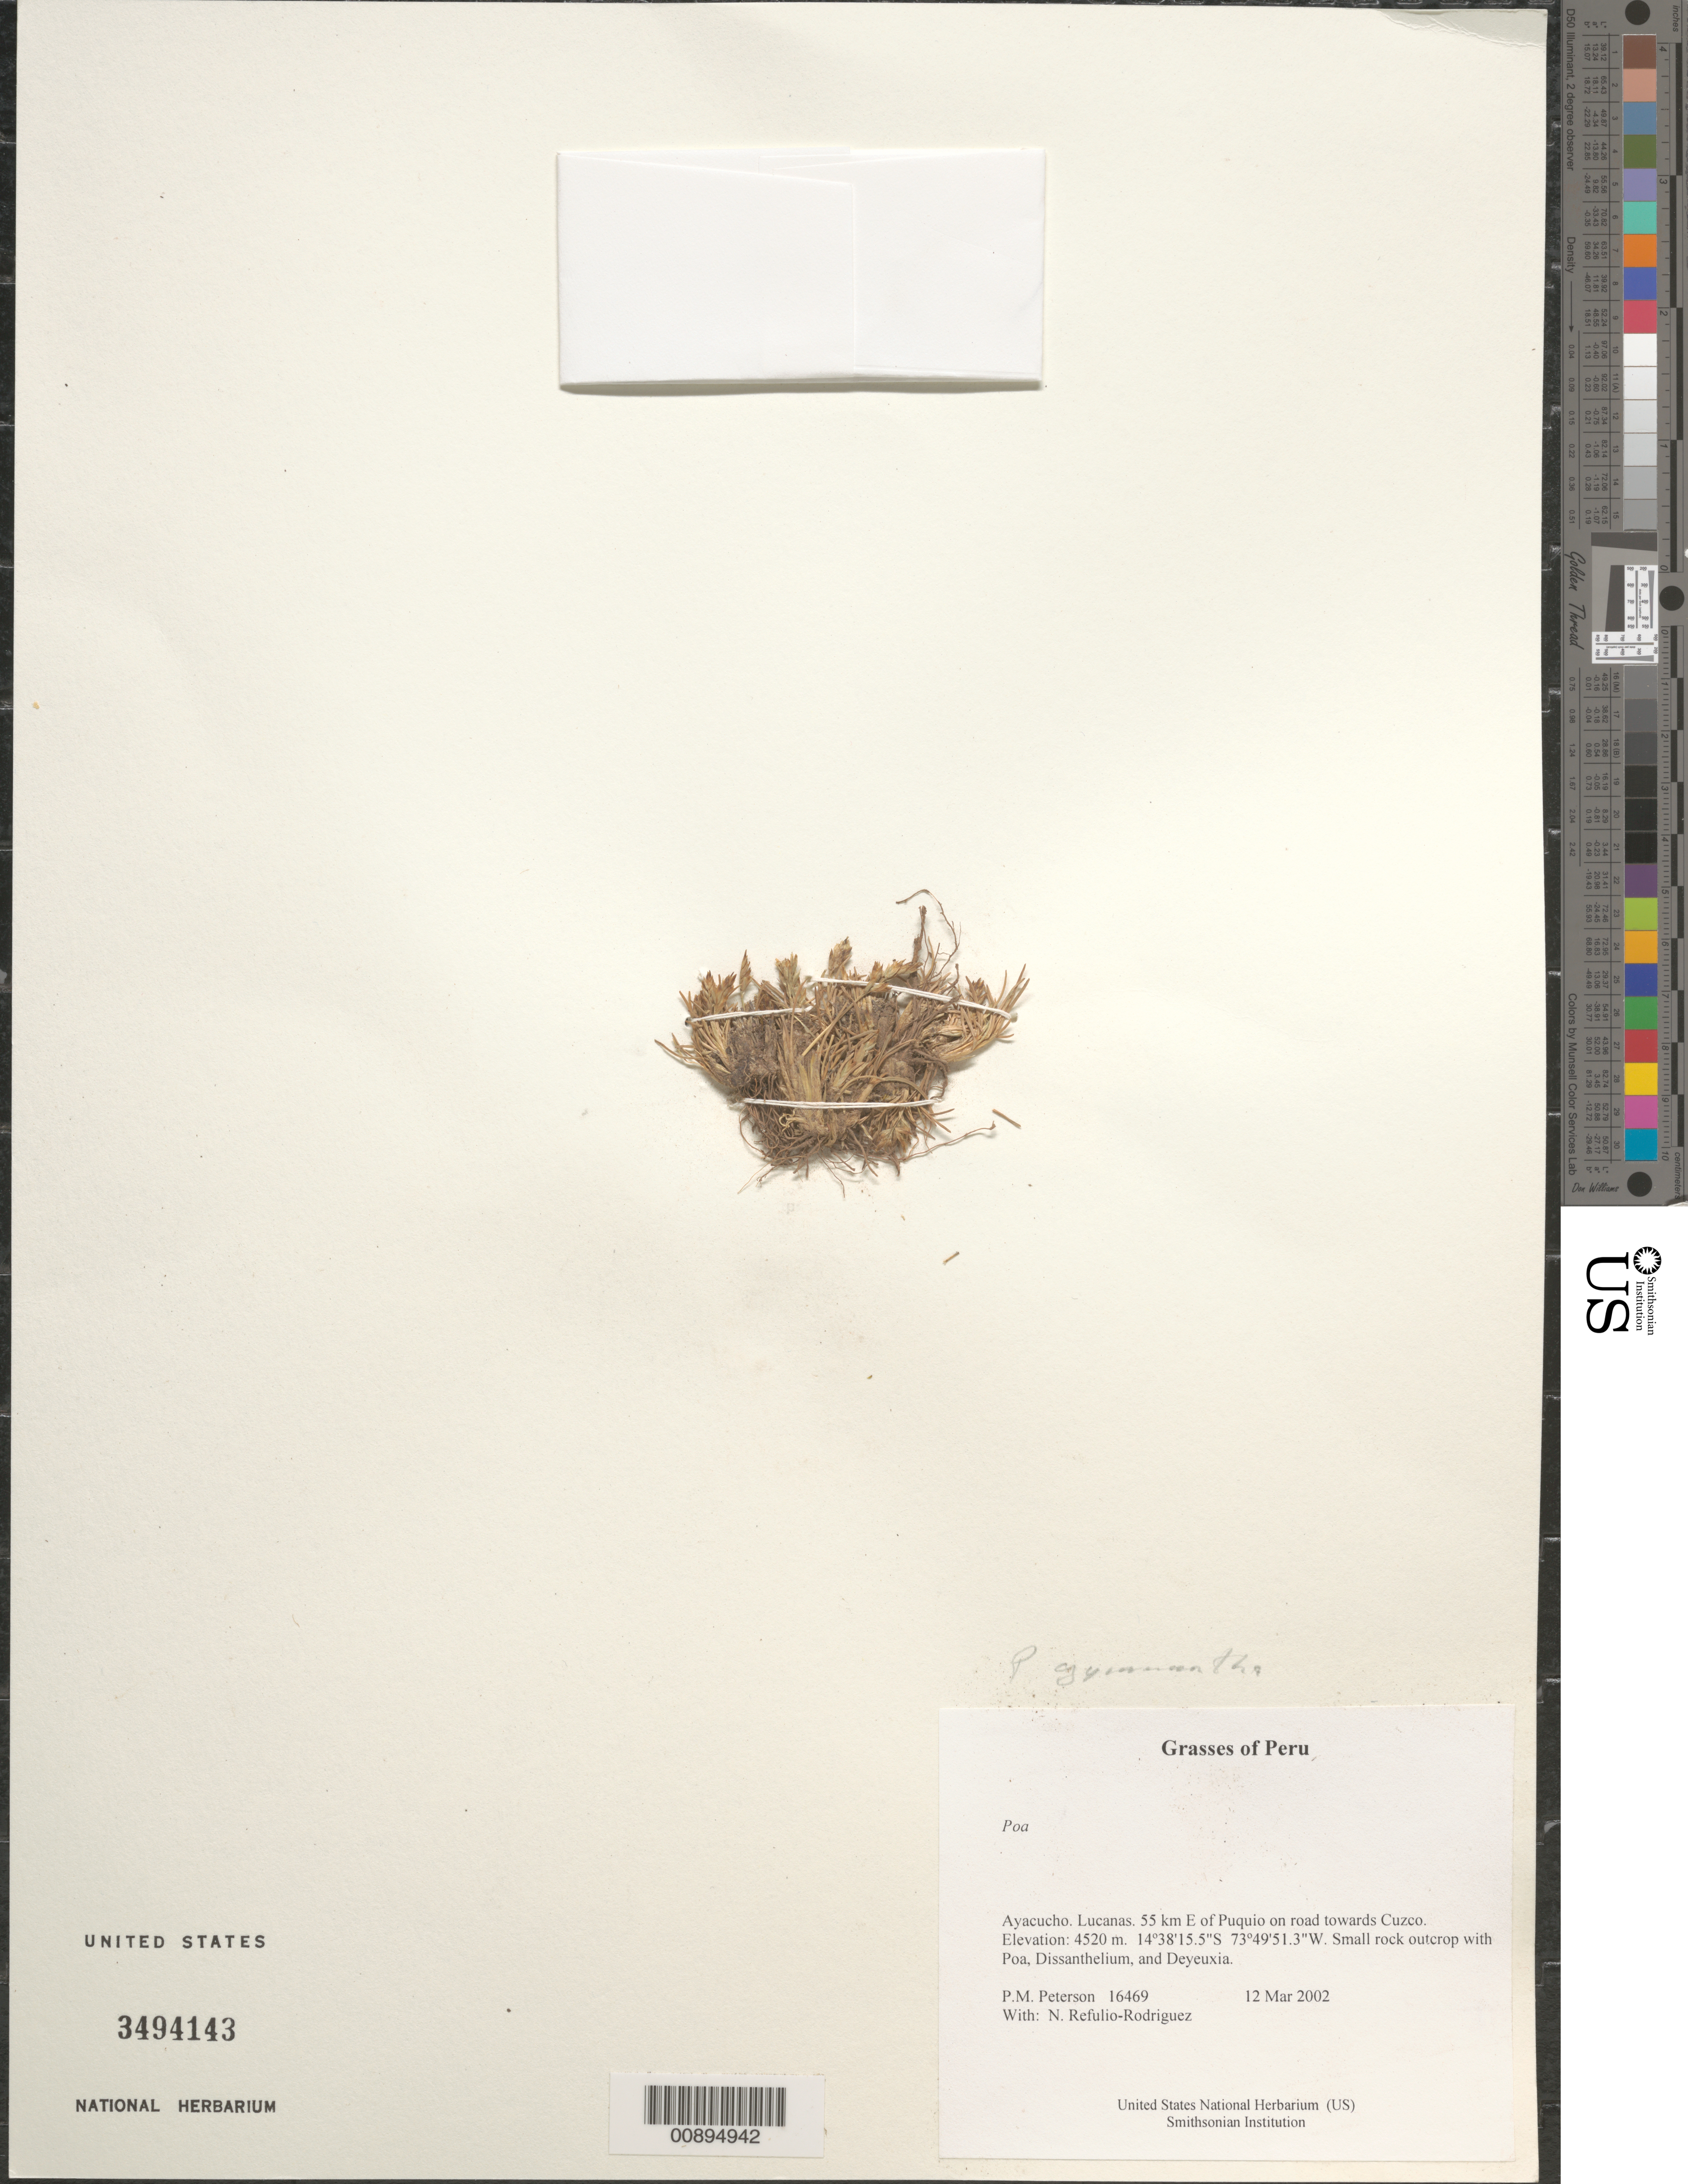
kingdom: Plantae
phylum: Tracheophyta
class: Liliopsida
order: Poales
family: Poaceae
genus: Poa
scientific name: Poa gymnantha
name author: Pilg.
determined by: Soreng, Robert J., Research Associate (BOT), Smithsonian Institution - National Museum of Natural History (UNITED STATES)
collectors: P. M. Peterson & N. Refulio-Rodríguez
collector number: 16469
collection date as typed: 12 Mar 2002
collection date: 2002-03-12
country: Peru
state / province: Ayacucho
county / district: Lucanas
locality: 55 km E of Puquio on road towards Cuzco.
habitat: Small rock outcrop with ~Poa, Dissanthelium, and Deyeuxia~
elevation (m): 4520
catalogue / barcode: US 3494143